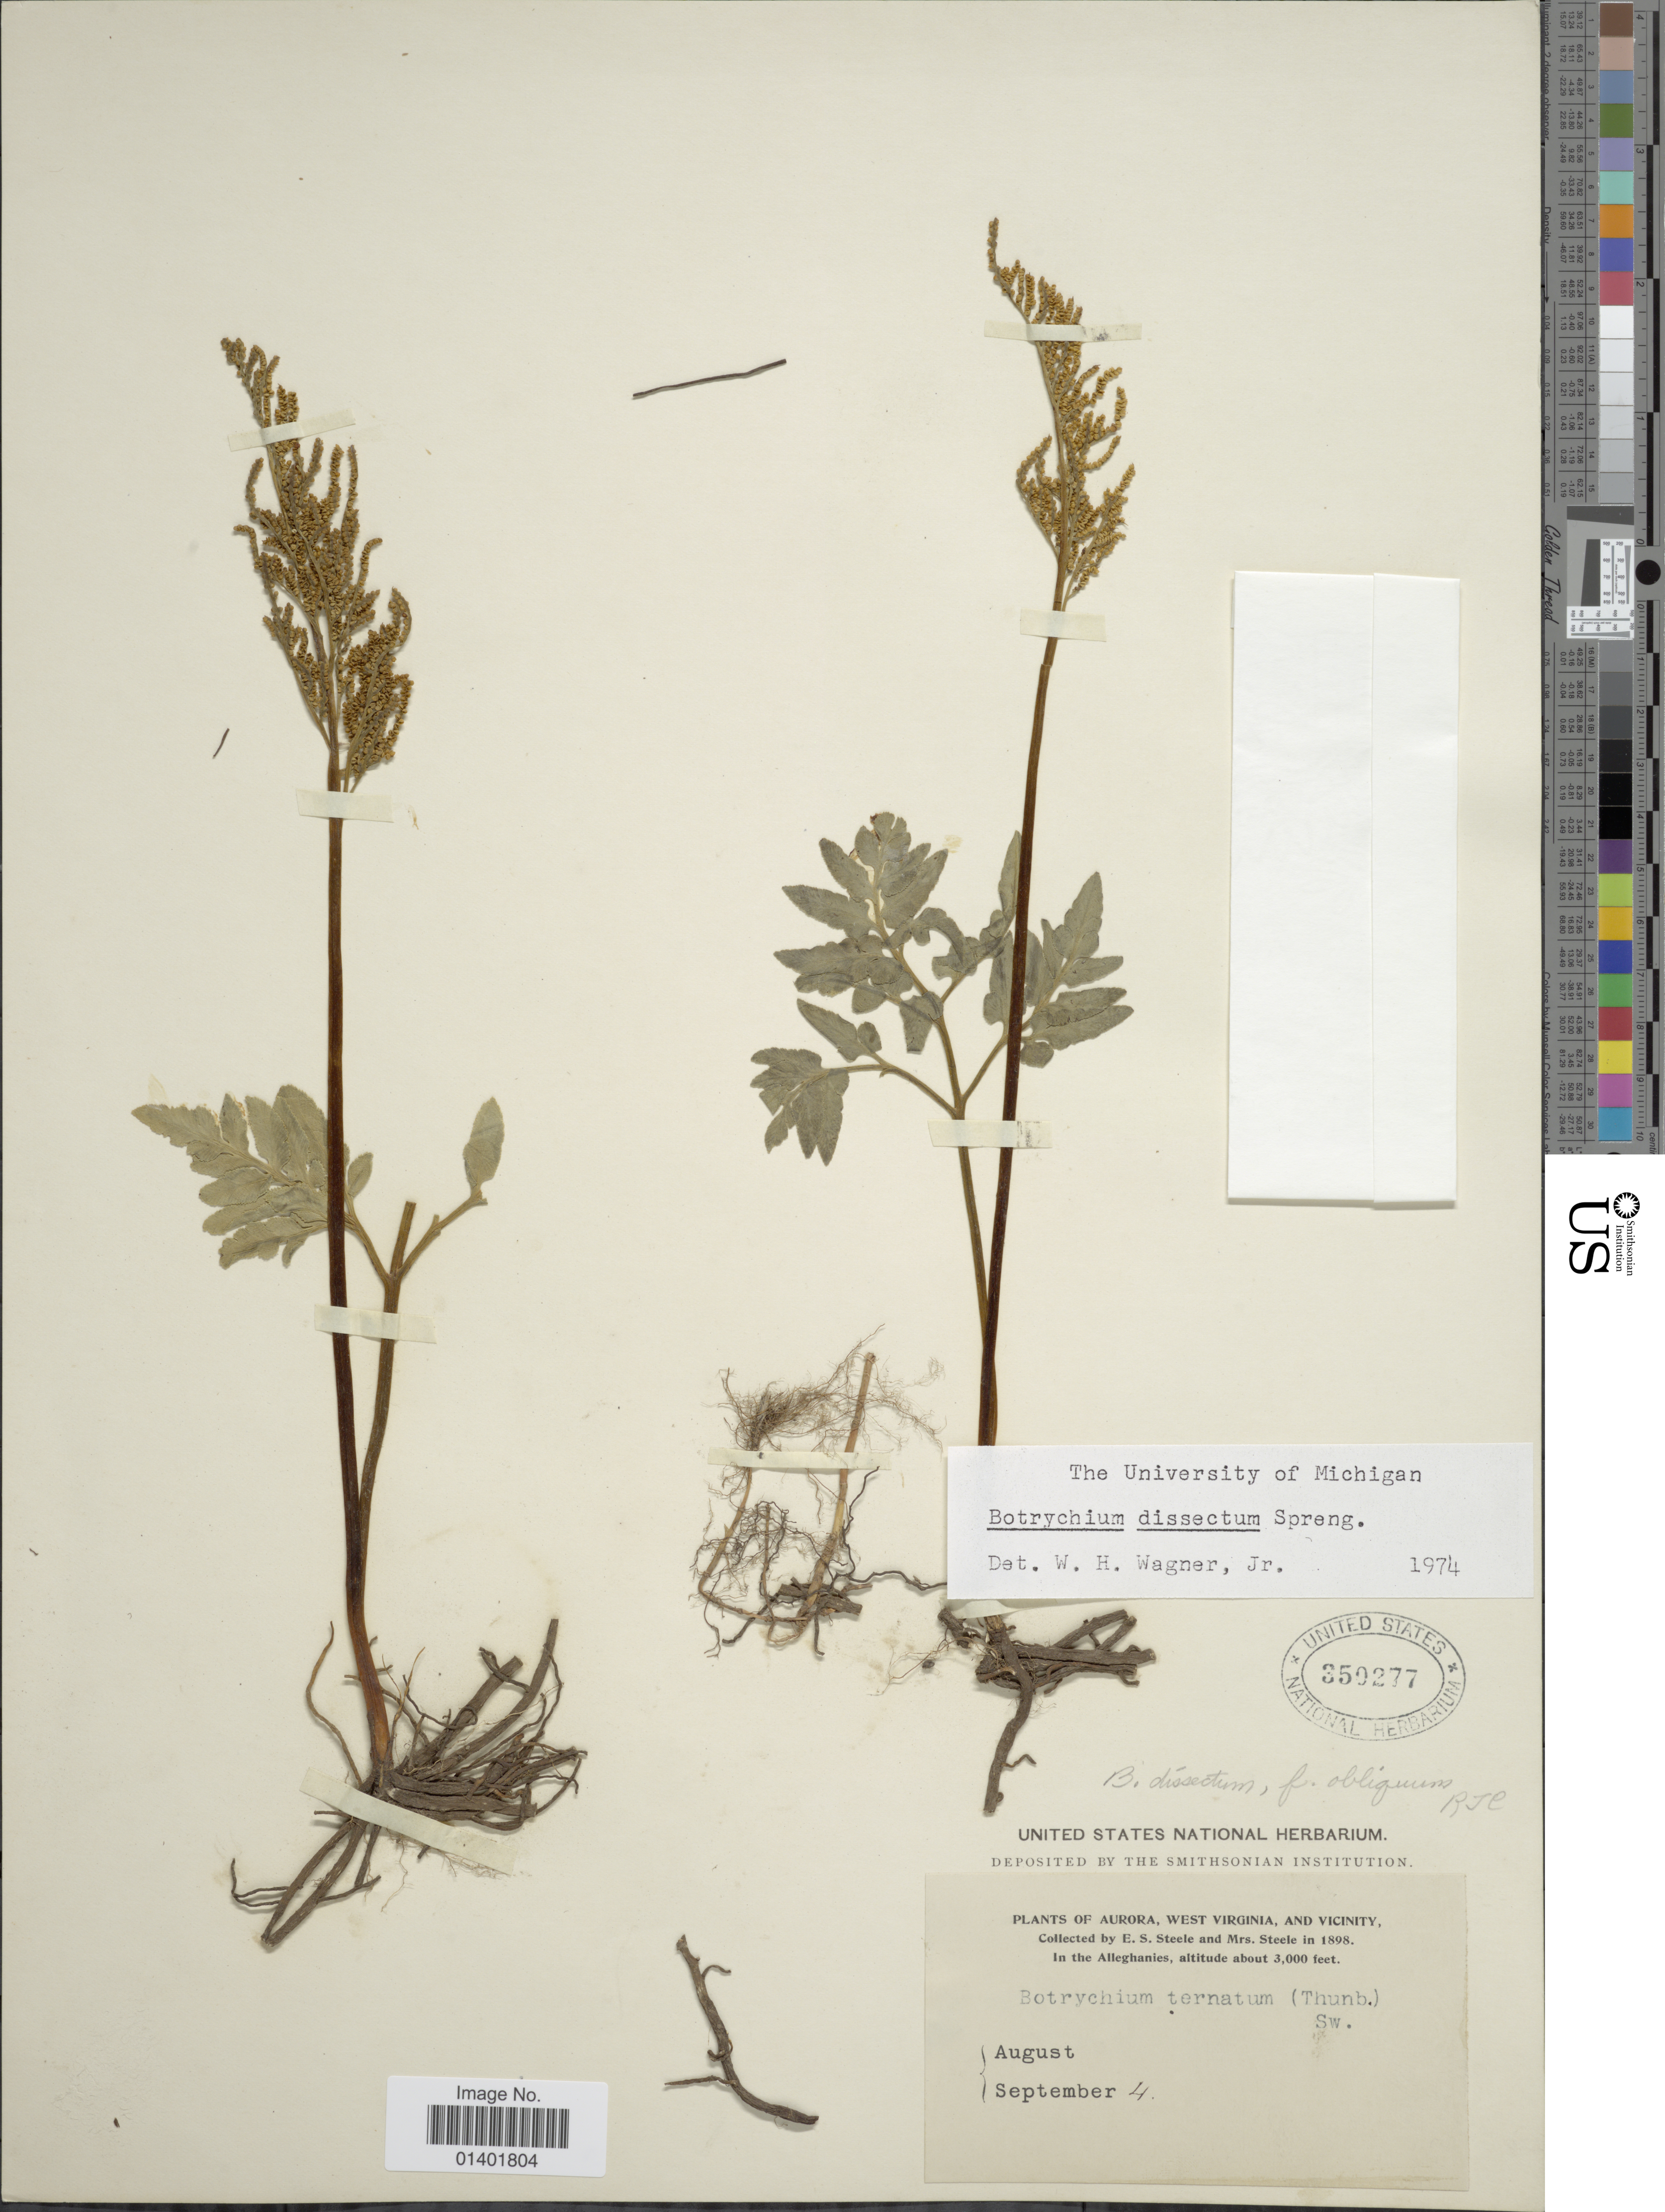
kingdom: Plantae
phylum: Tracheophyta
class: Polypodiopsida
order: Ophioglossales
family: Ophioglossaceae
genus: Botrychium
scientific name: Botrychium dissectum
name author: Spreng.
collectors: E. Steele & Mrs. E. S. Steele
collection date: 1898-09-04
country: United States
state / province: West Virginia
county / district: Preston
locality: Aurora, West Virginia and vicinity, Alleghanies.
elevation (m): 914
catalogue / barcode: US 359277